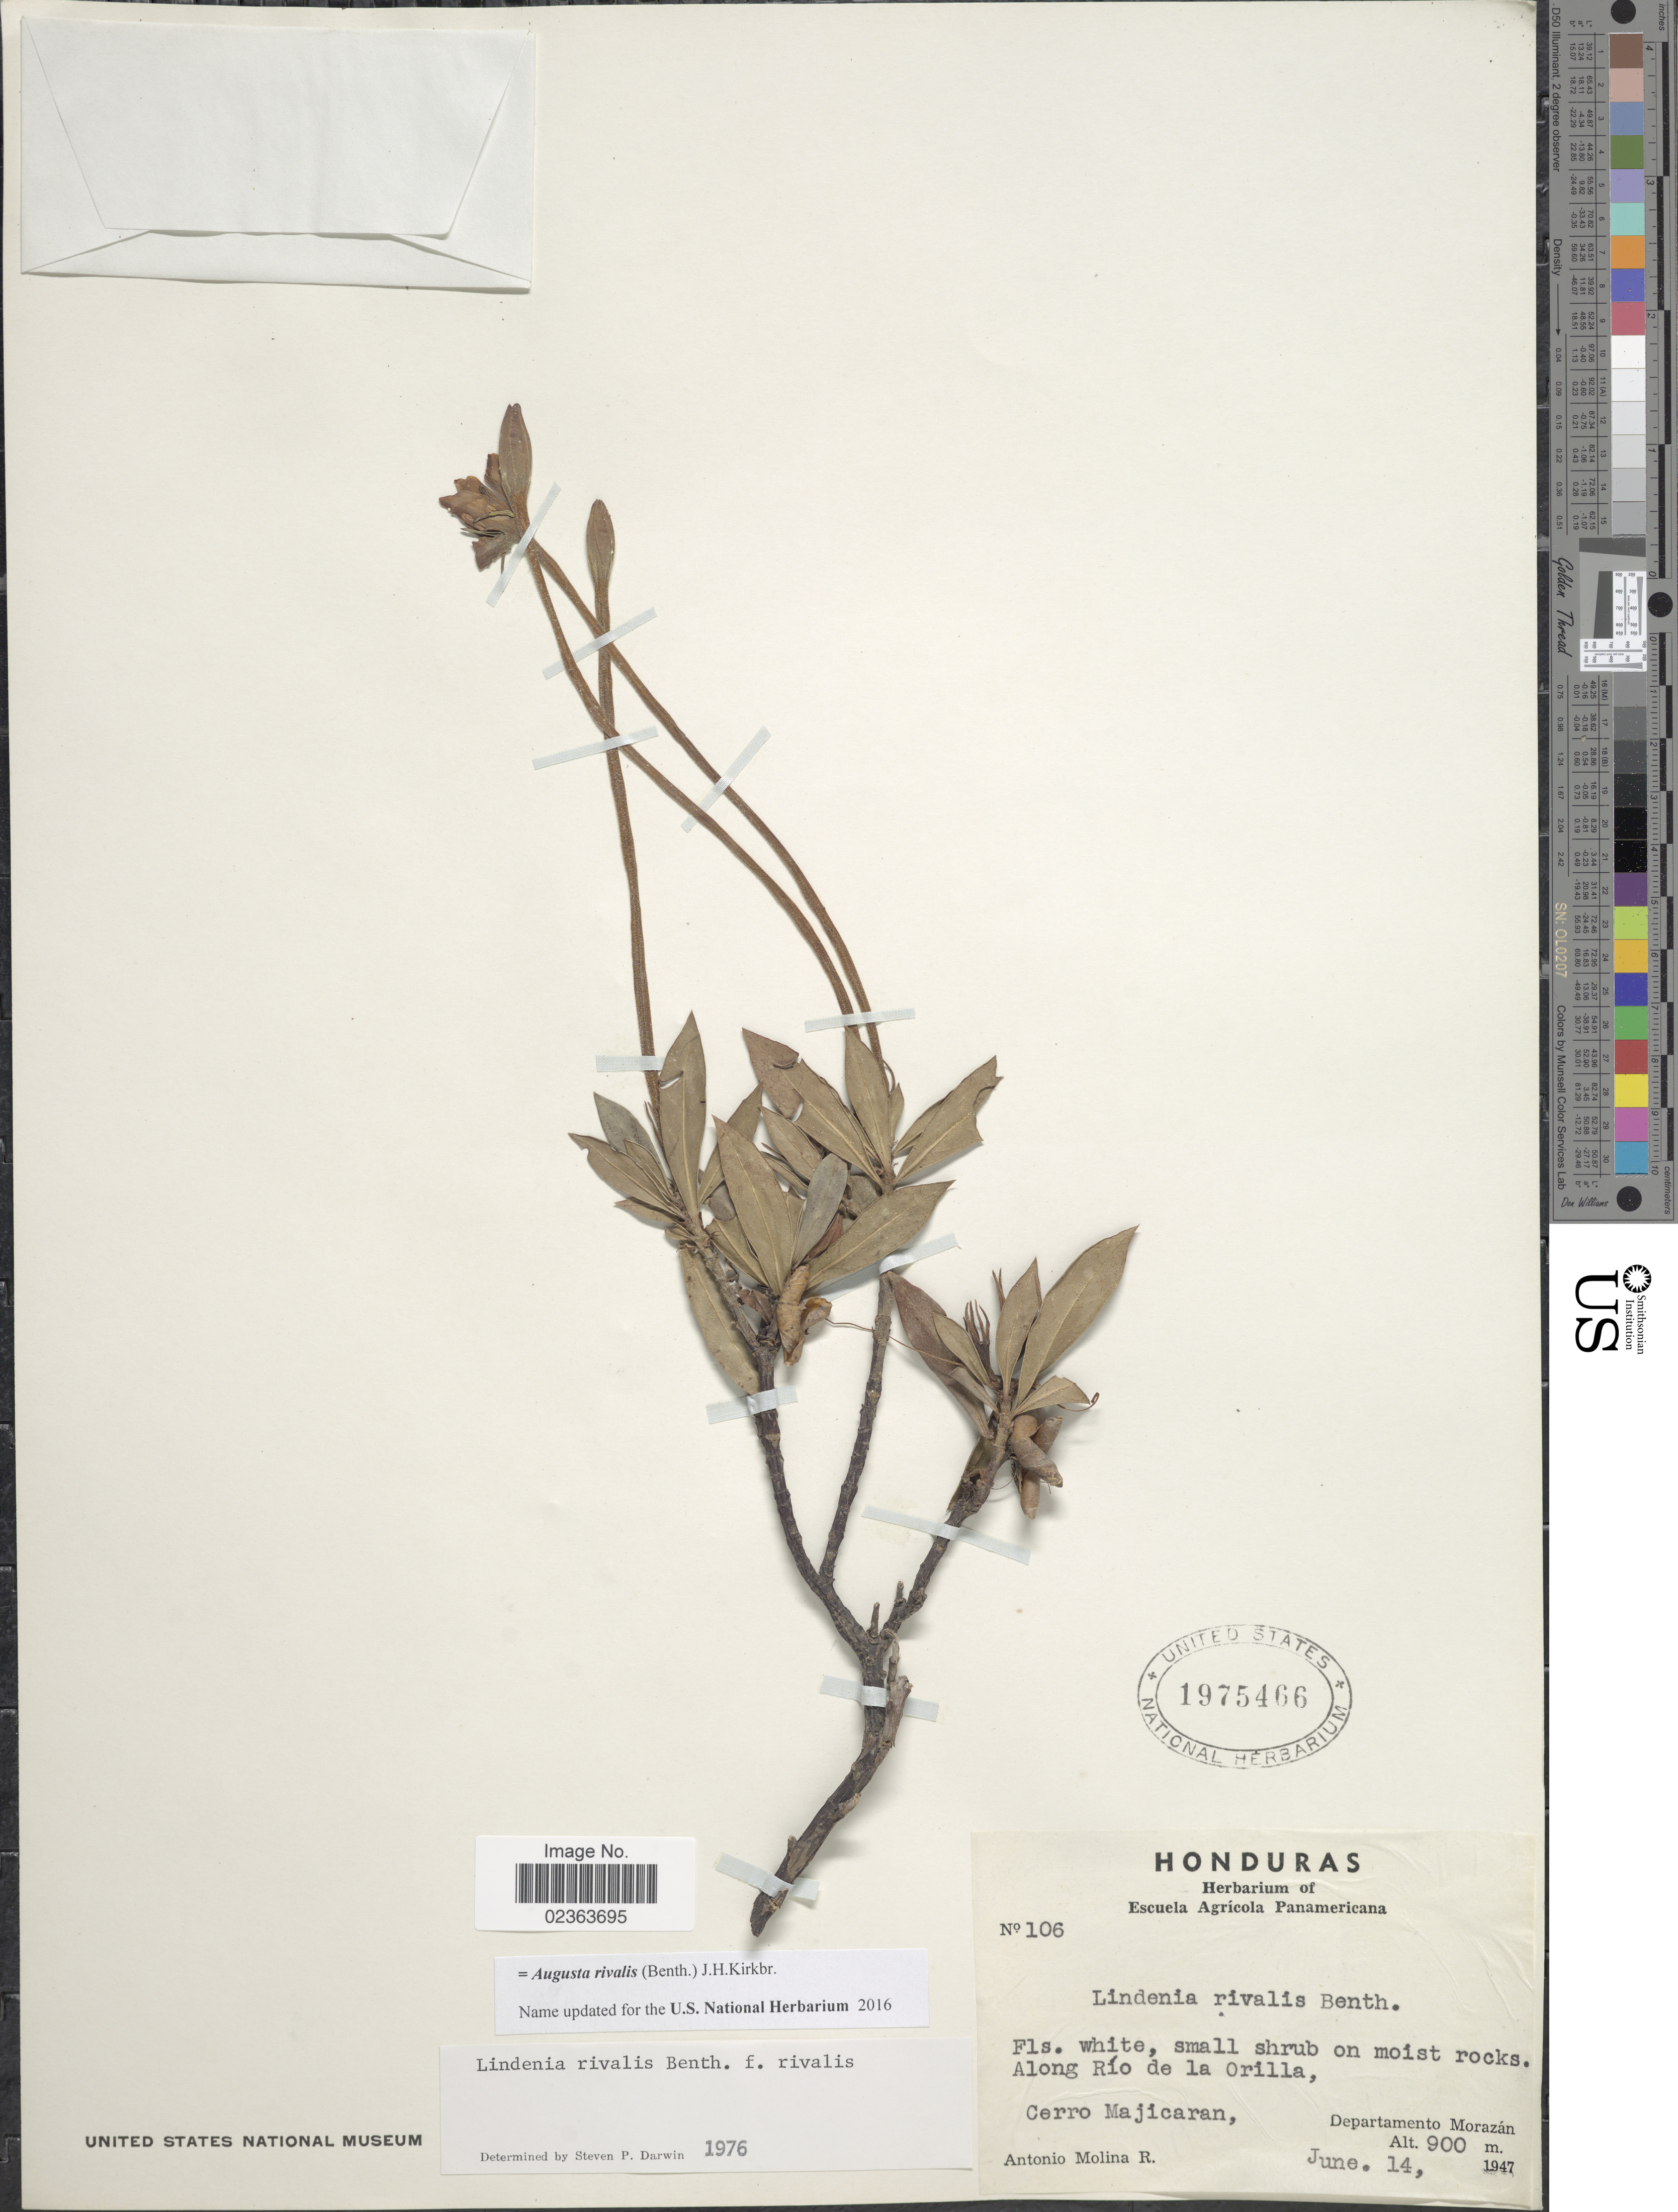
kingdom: Plantae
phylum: Tracheophyta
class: Magnoliopsida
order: Gentianales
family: Rubiaceae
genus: Augusta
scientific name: Augusta rivalis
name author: (Benth.) J.H. Kirkbr.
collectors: A. Molina R.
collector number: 106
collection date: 1947-06-14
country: Honduras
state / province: Fco. Morazán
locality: Small shrub on moist rocks. Along Río de la Orilla, Cerro Majicaran, Departmento Morazán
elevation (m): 900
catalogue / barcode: US 1975466